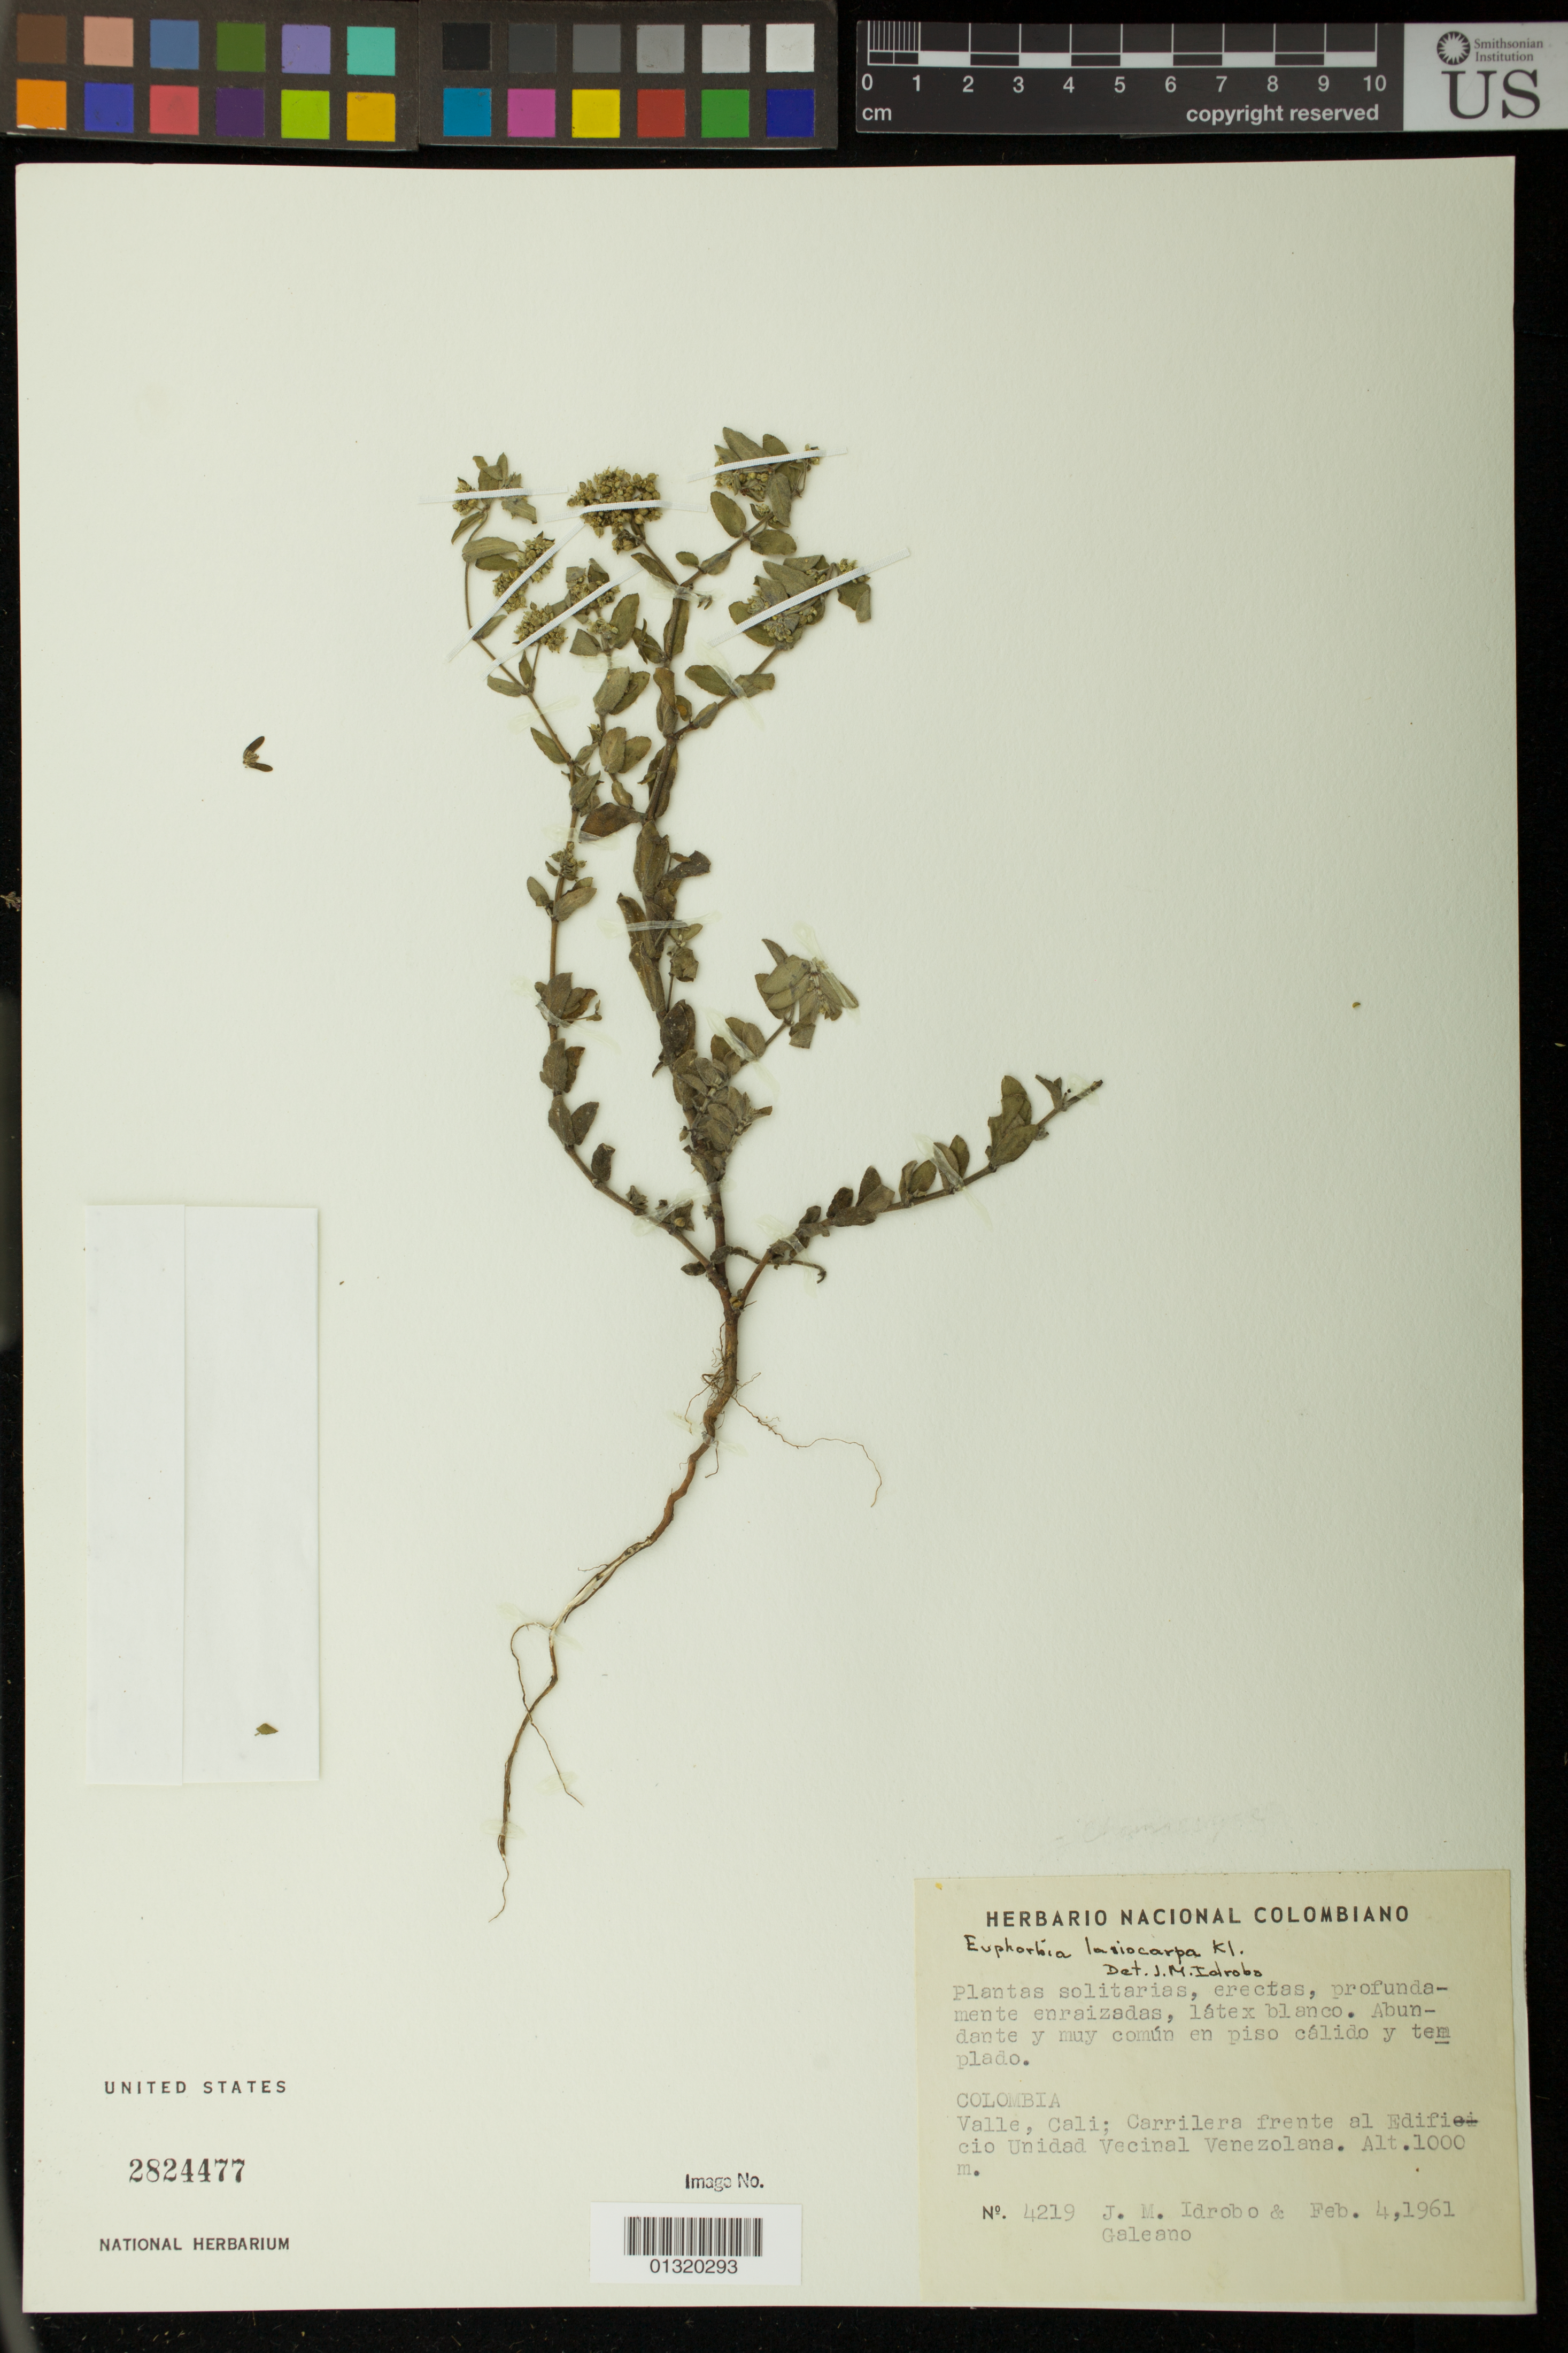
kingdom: Plantae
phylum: Tracheophyta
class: Magnoliopsida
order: Malpighiales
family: Euphorbiaceae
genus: Euphorbia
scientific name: Euphorbia lasiocarpa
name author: Klotzsch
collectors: J. M. Idrobo & G. A. Galeano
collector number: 4219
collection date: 1961-02-04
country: Colombia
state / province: Valle del Cauca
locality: Valle, Cali; Carrilera frente al Edificio Unidad Vecinal Venezolana.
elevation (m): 1000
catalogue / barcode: US 2824477